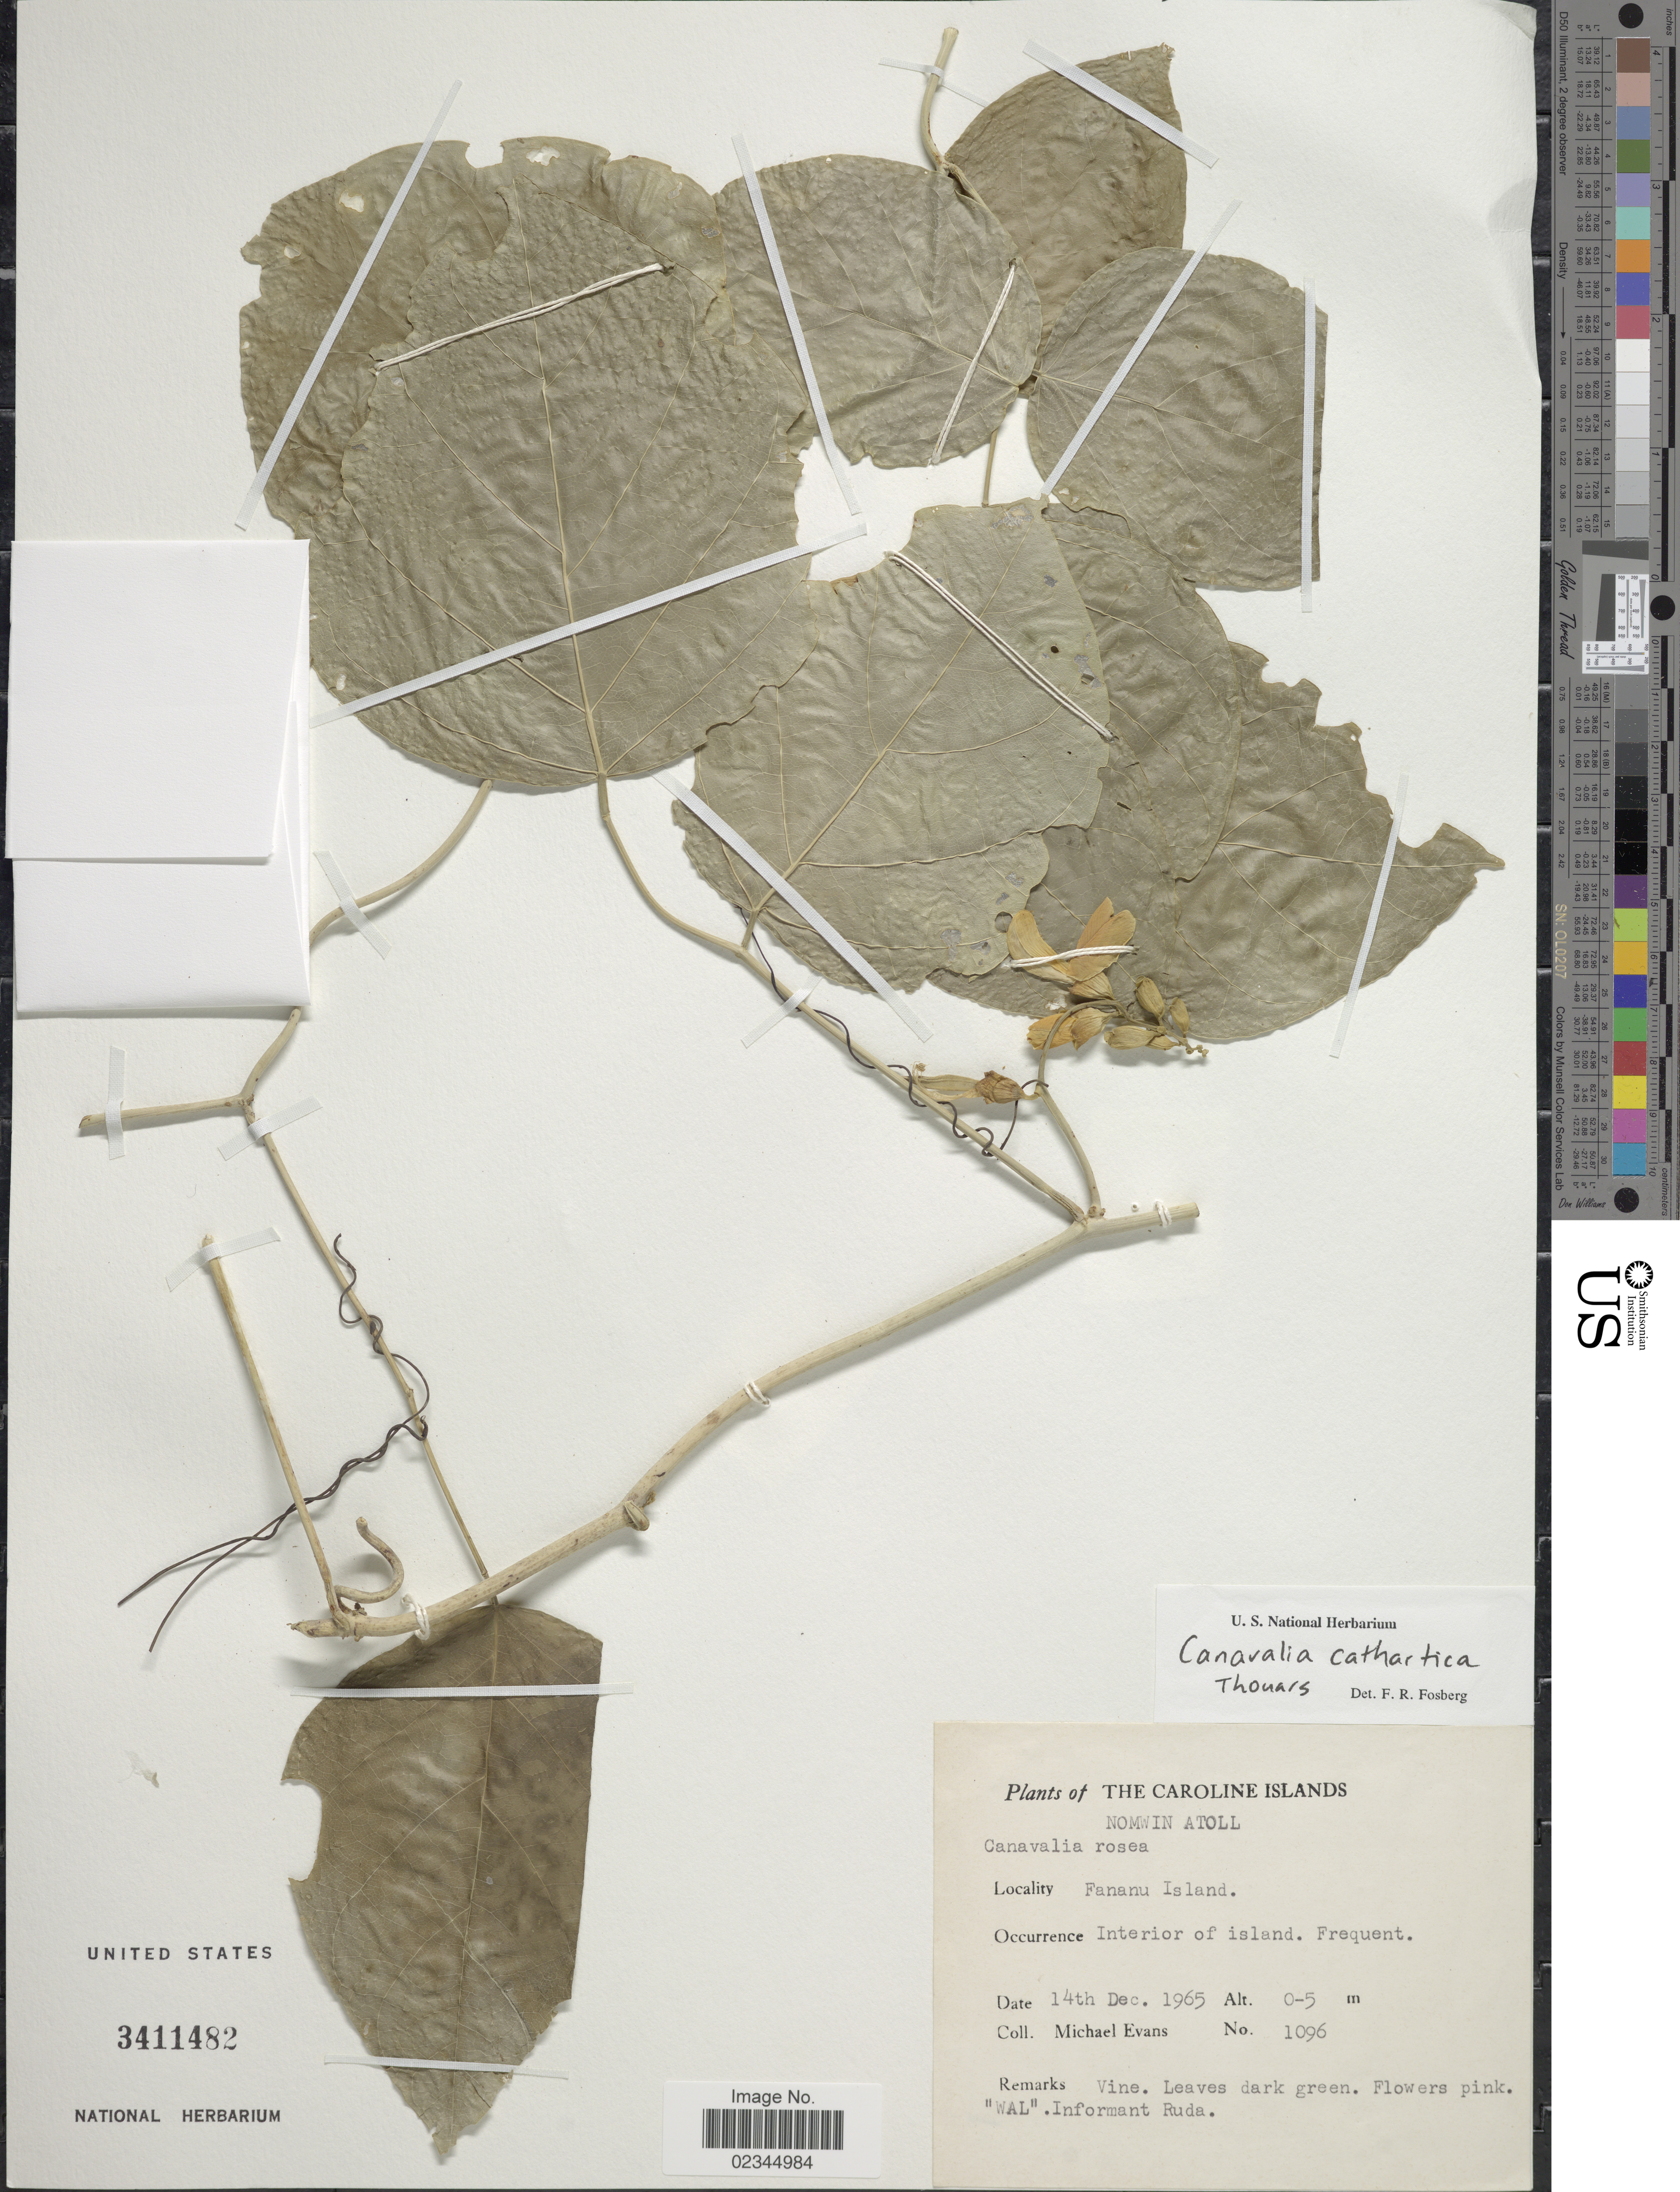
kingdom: Plantae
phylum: Tracheophyta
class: Magnoliopsida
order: Fabales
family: Fabaceae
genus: Canavalia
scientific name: Canavalia cathartica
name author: Thouars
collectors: M. Evans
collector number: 1096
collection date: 1965-12-14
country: Micronesia, Federated States of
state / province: Truk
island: Nomwin Atoll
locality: The Caroline Islands, Nomwin Atoll, Fananu Island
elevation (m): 0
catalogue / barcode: US 3411482